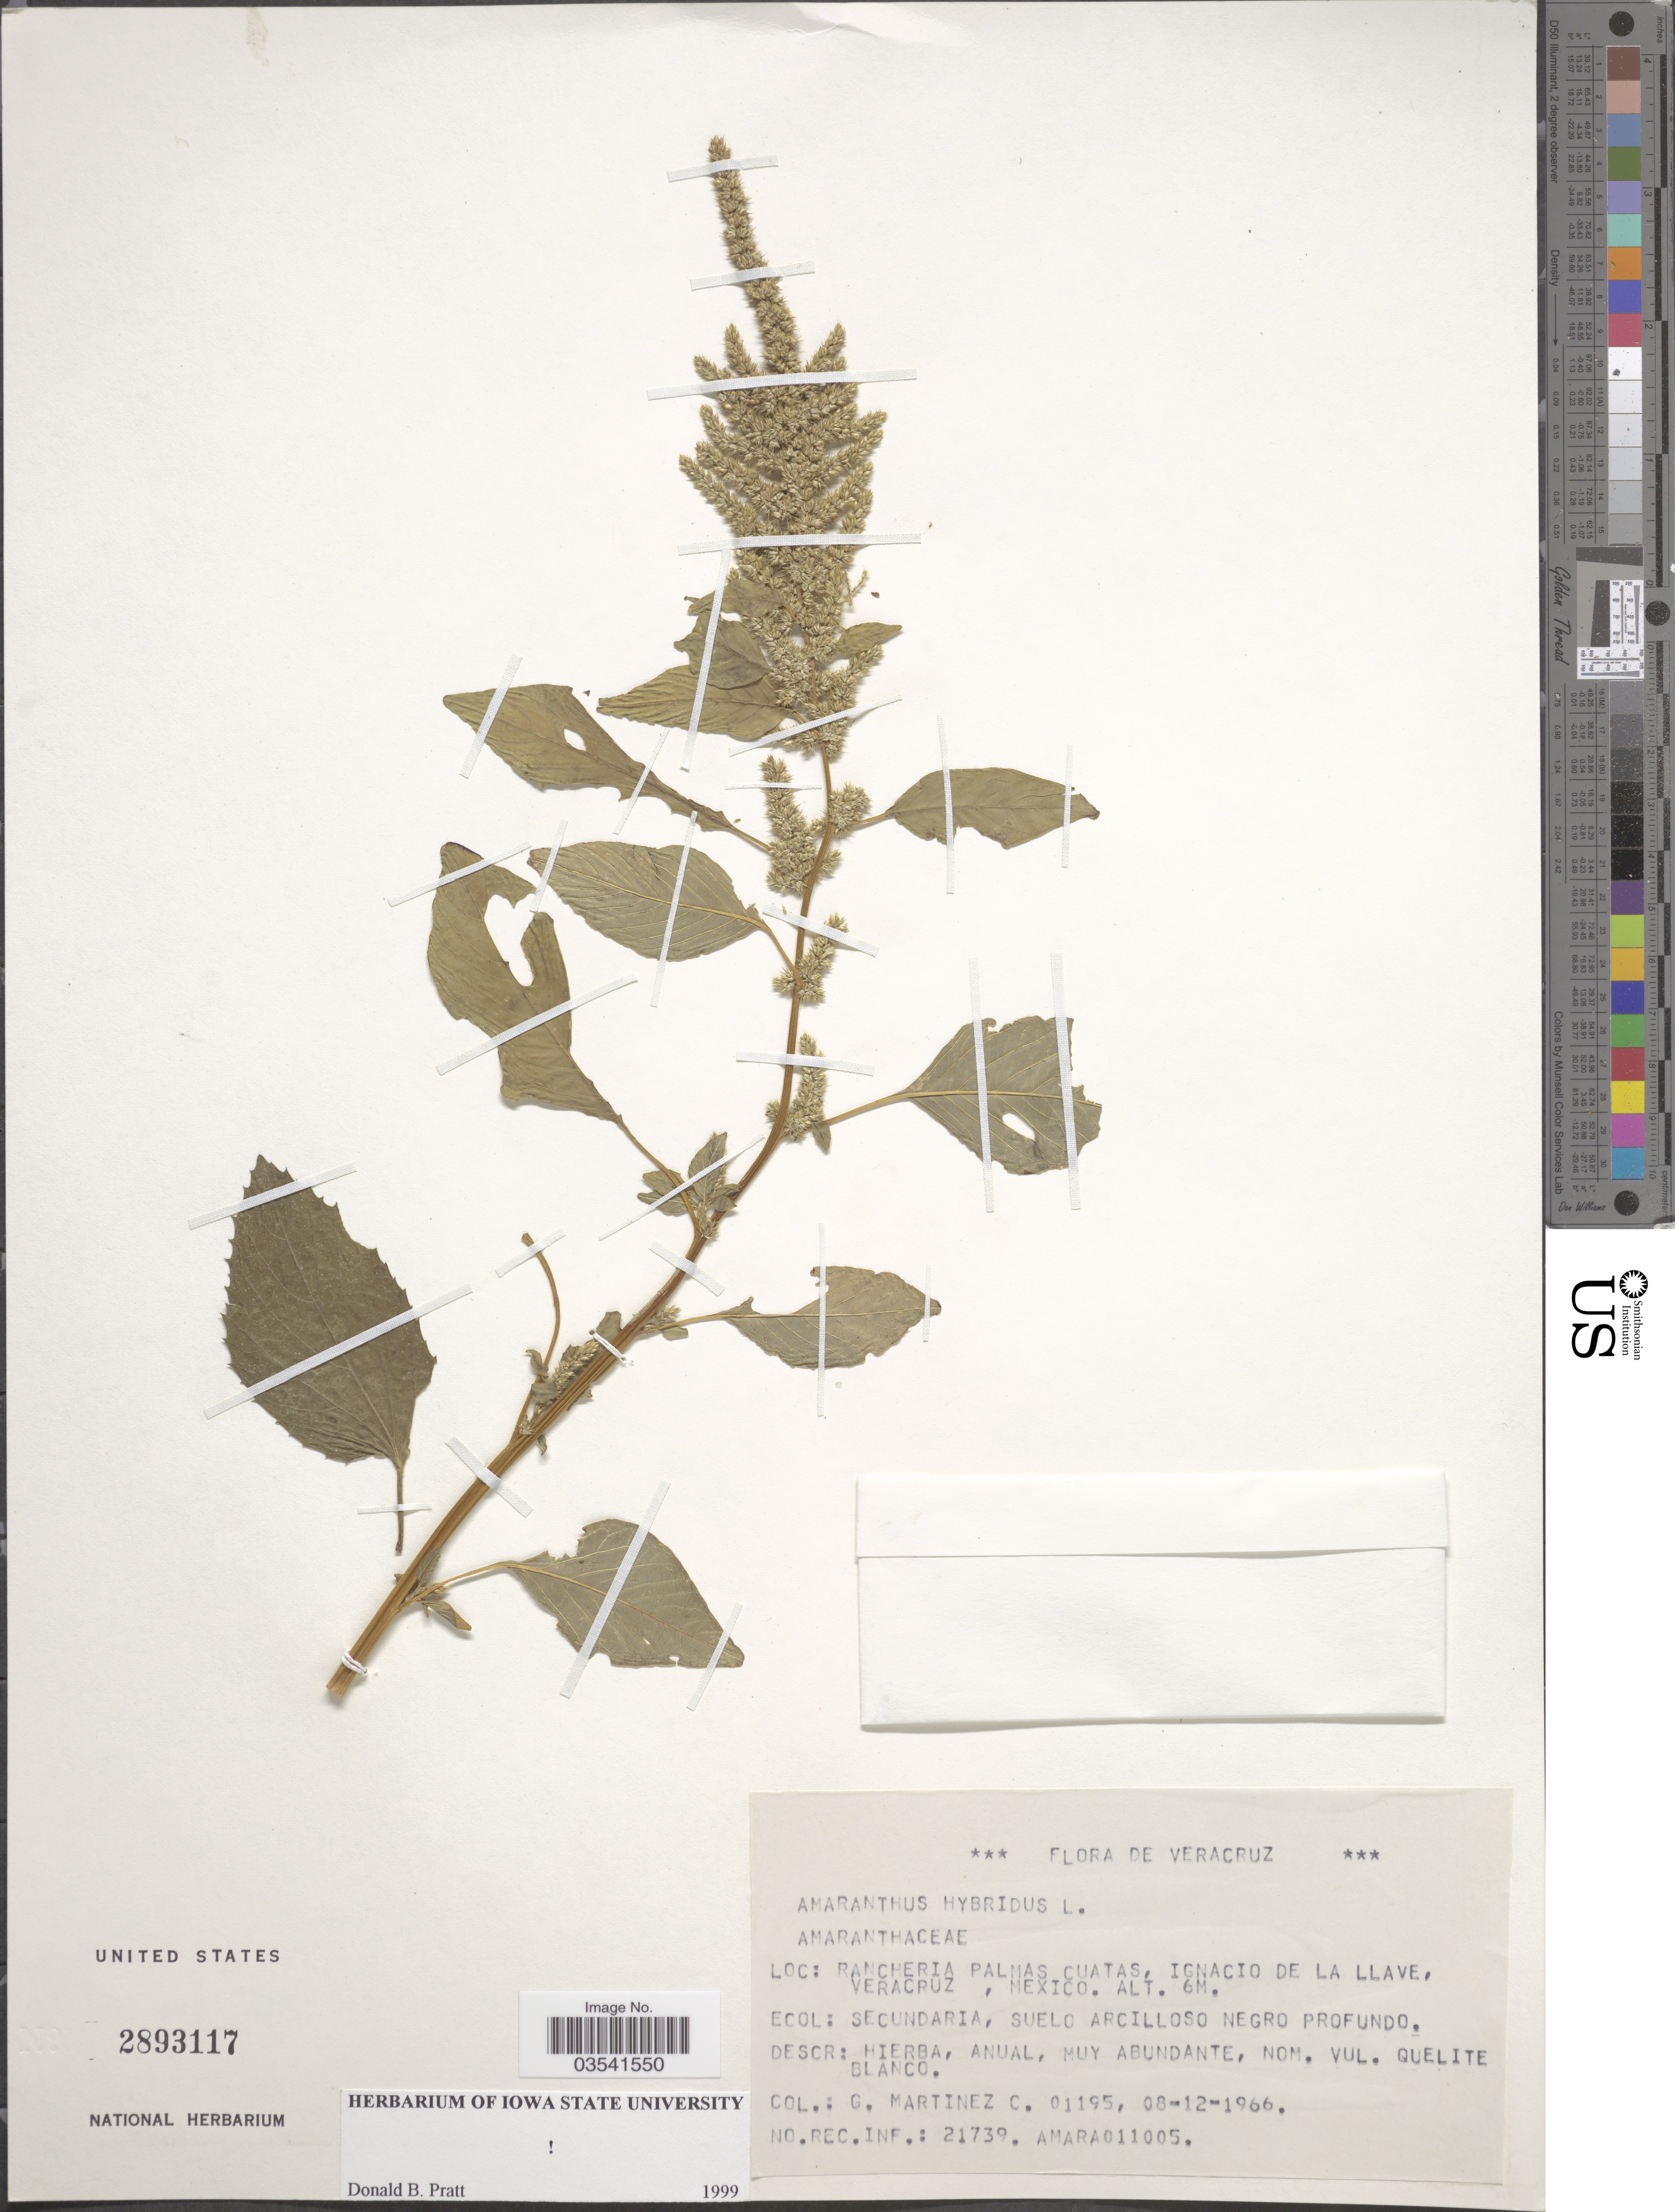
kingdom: Plantae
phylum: Tracheophyta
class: Magnoliopsida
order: Caryophyllales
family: Amaranthaceae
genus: Amaranthus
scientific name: Amaranthus hybridus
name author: L.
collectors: G. Martinez C.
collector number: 01195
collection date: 1966-12-08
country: Mexico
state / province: Veracruz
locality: Rancheria Palmas Cuatas, Ignacio de la Llave, Veracruz.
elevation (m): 6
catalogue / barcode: US 2893117